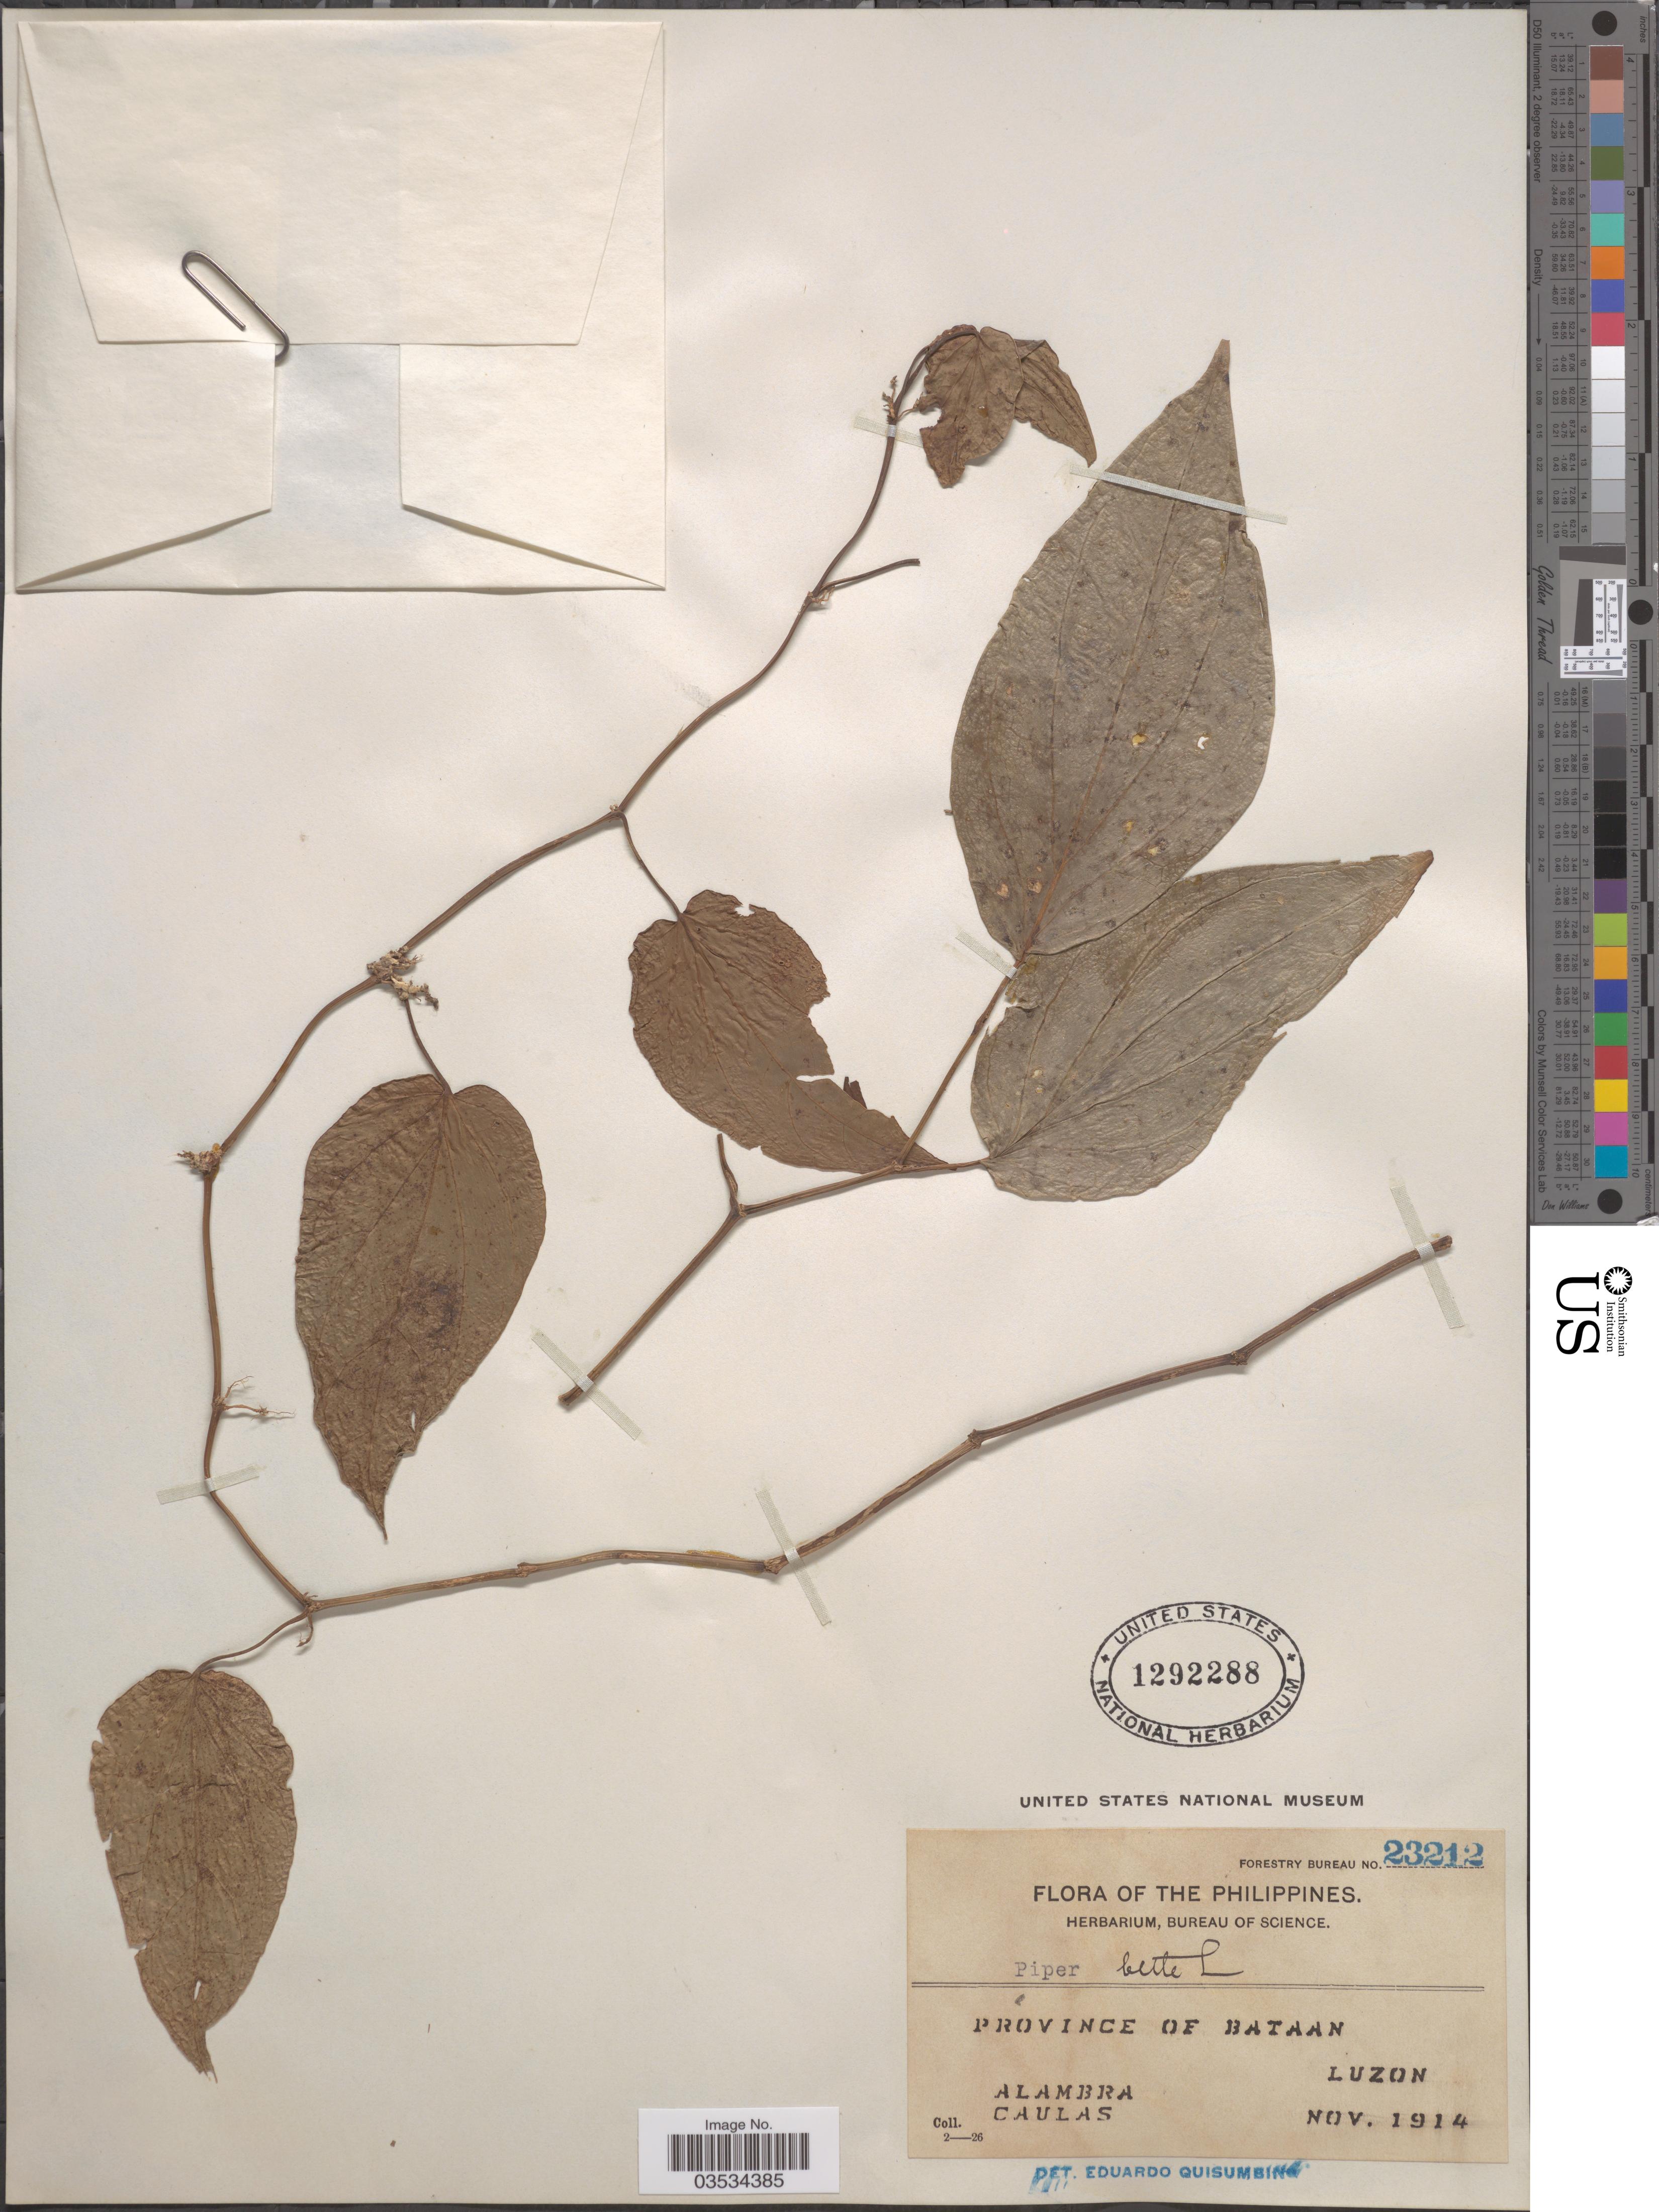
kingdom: Plantae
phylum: Tracheophyta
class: Magnoliopsida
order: Piperales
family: Piperaceae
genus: Piper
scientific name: Piper betle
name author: L.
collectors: -. Alambra & Caulas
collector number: Forestry Bureau 23212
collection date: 1914-11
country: Philippines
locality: Province of Bataan. Luzon.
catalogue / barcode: US 1292288